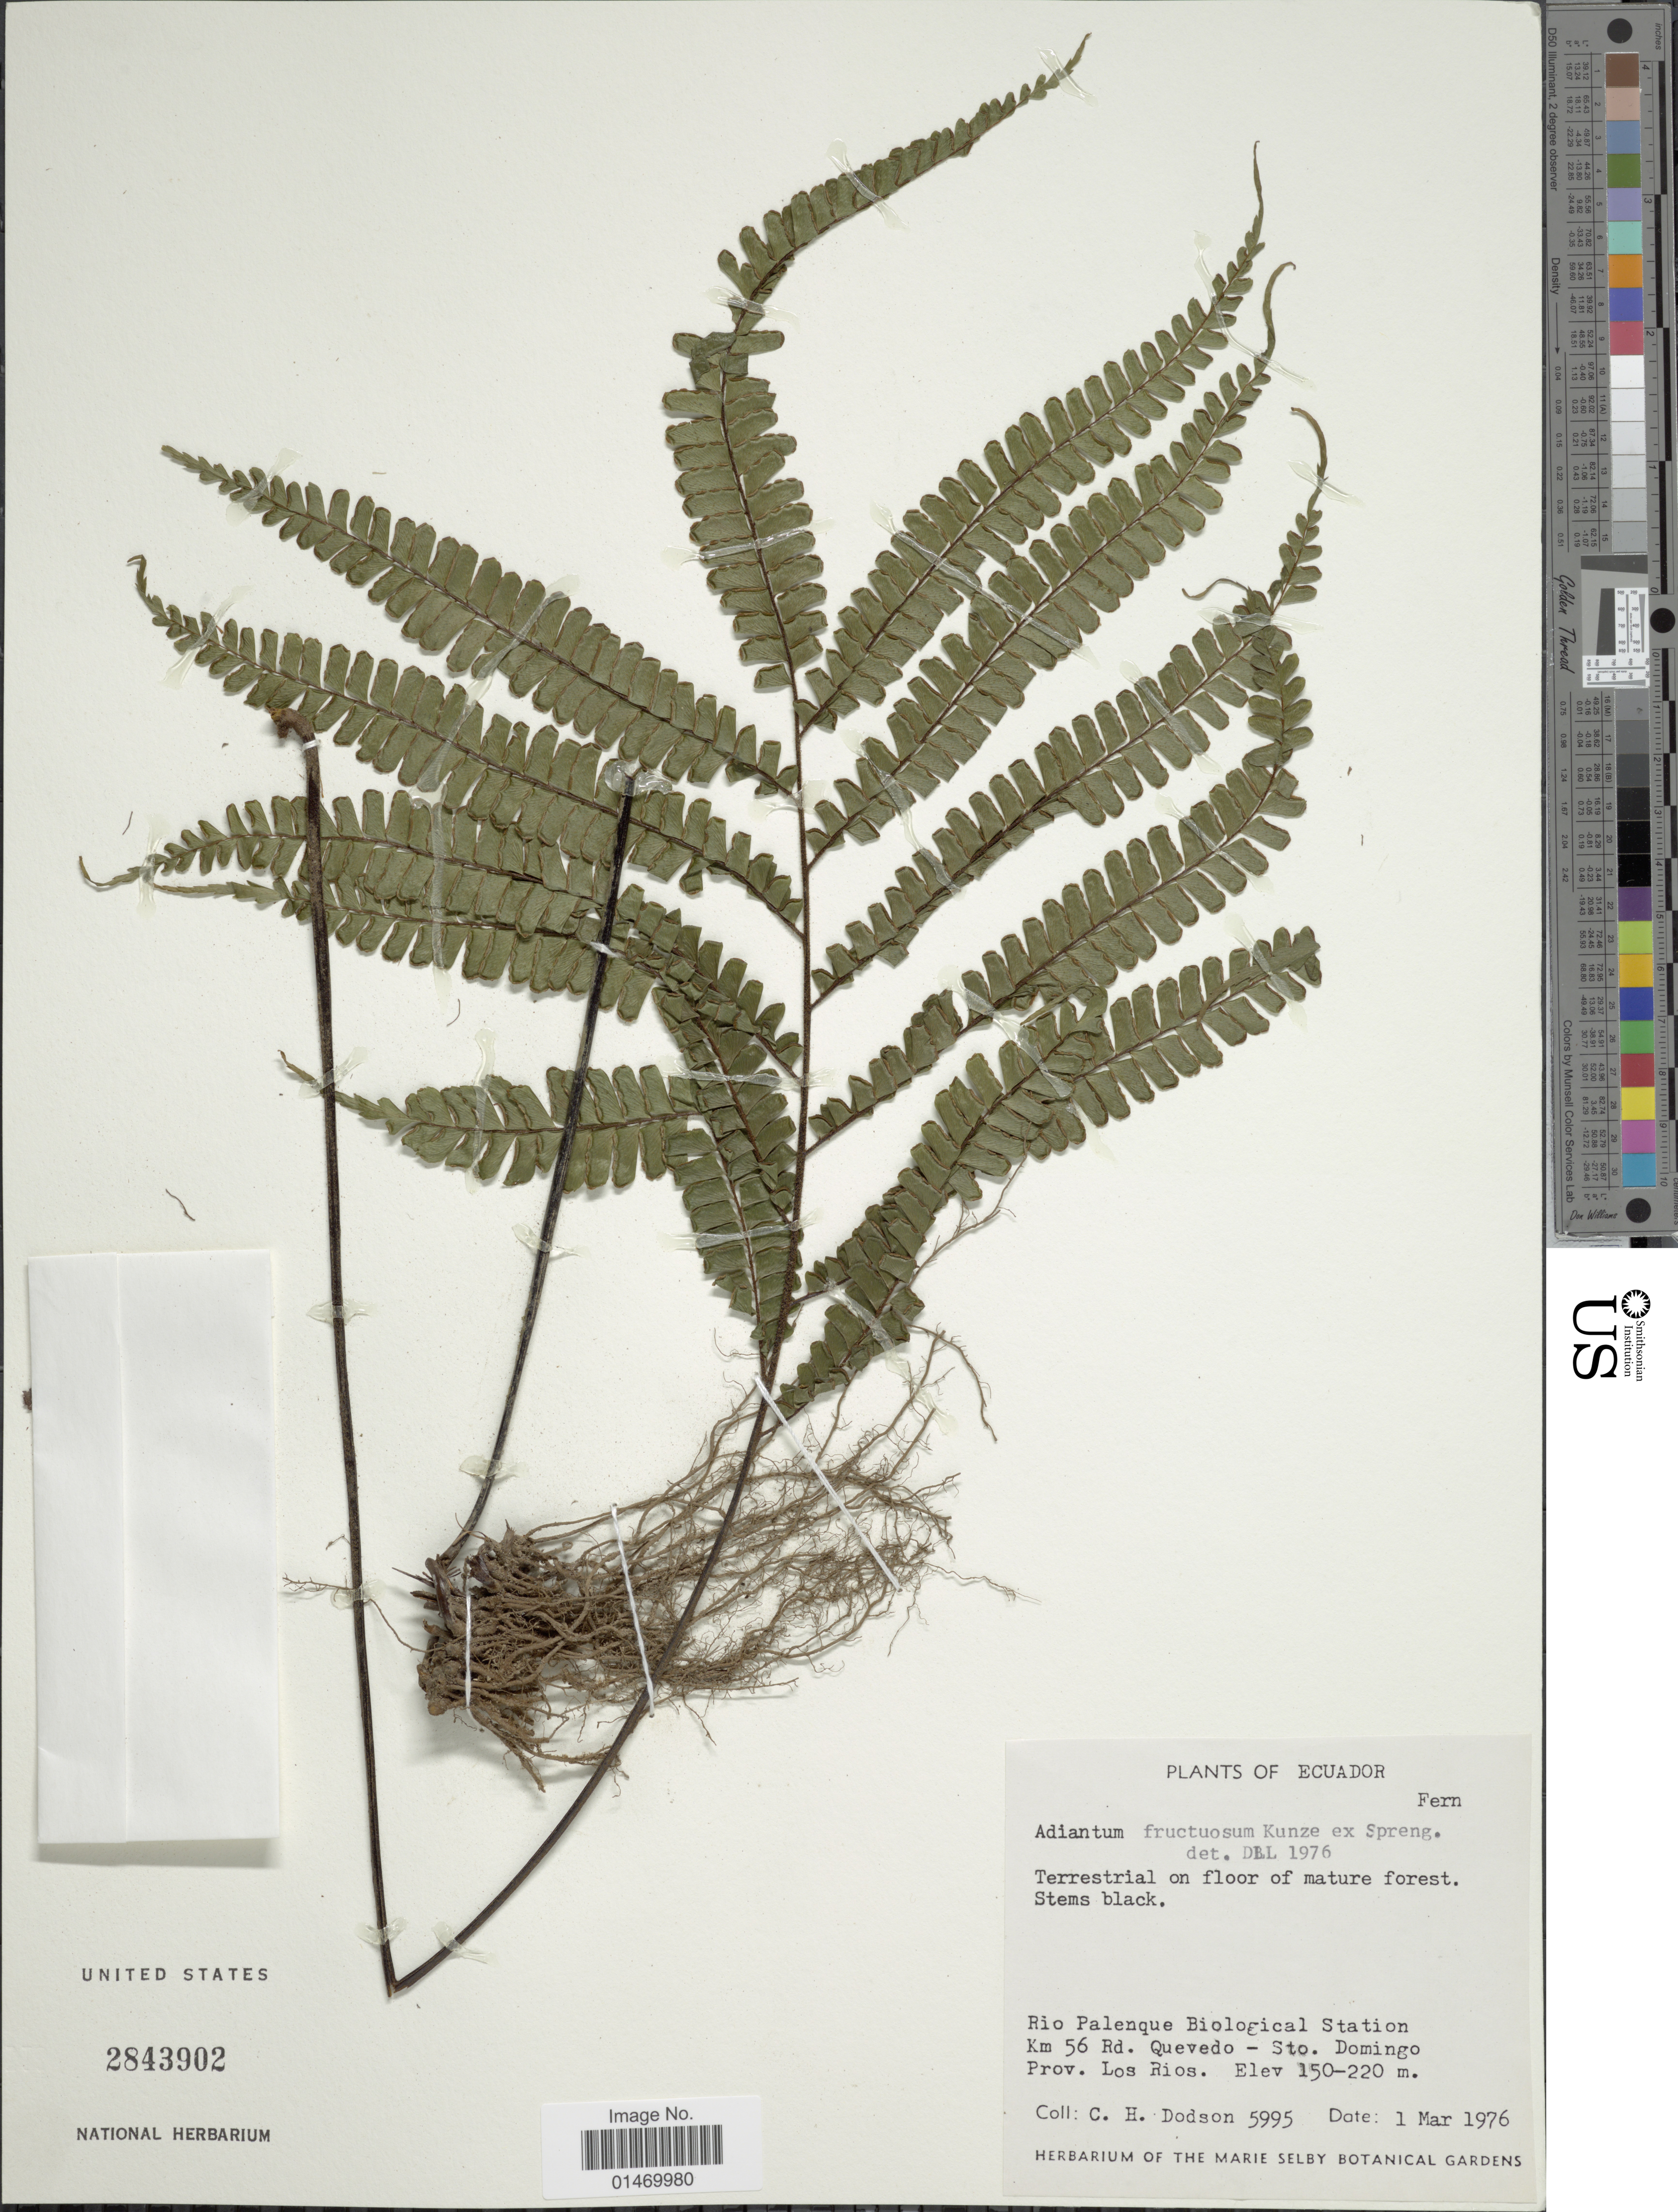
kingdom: Plantae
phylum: Tracheophyta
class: Polypodiopsida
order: Polypodiales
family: Pteridaceae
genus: Adiantum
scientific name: Adiantum cajennense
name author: Willd. ex Klotzsch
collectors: C. H. Dodson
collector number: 5995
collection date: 1976-03-01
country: Ecuador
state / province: Los Ríos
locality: Ecuador, Rio Palenque Biological Station Km 56 Rd. Quevedo - Sto. Domingo.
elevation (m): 150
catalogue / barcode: US 2843902